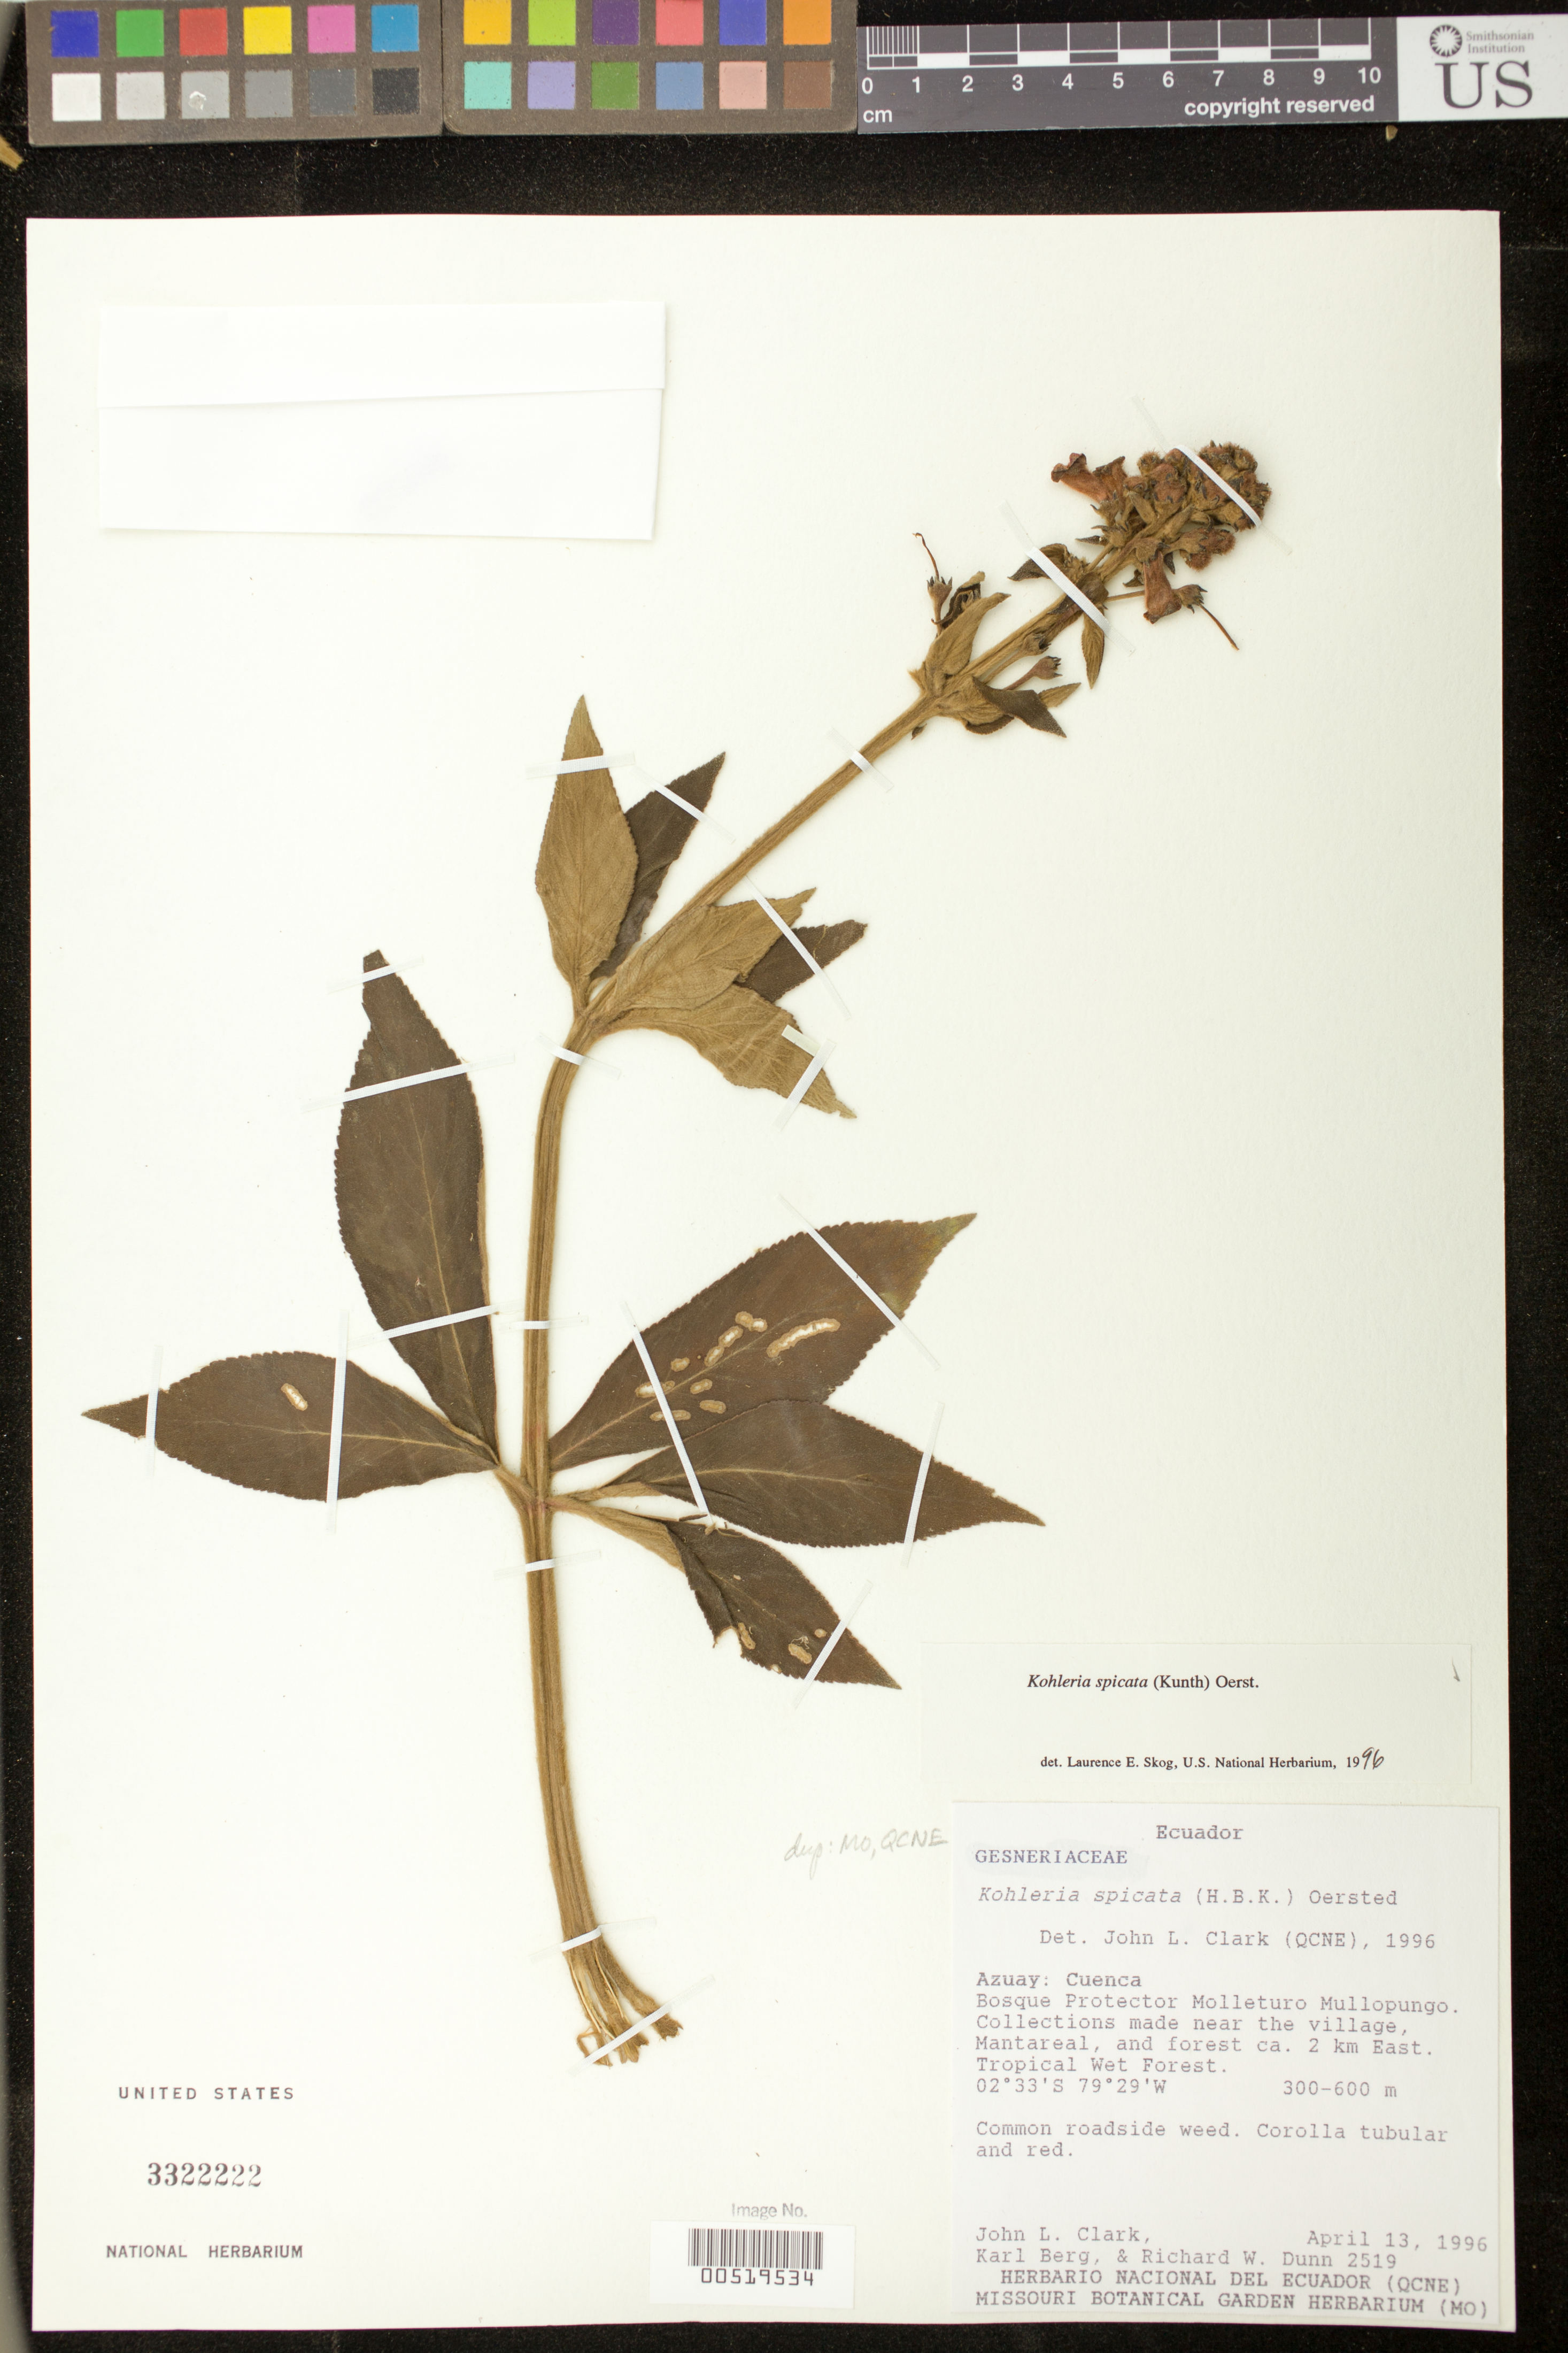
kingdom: Plantae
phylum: Tracheophyta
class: Magnoliopsida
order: Lamiales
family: Gesneriaceae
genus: Kohleria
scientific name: Kohleria spicata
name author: (Kunth) Oerst.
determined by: Skog, Laurence E.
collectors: J. L. Clark, K. Berg & R. Dunn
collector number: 2519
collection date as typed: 13 Apr 1996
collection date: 1996-04-13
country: Ecuador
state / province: Azuay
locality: Cuenca: Bosque Protector Molleturo Mullopungo, near the village, Mantareal, and forest ca. 2 km E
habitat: Tropical wet forest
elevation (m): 300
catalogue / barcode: US 3322222